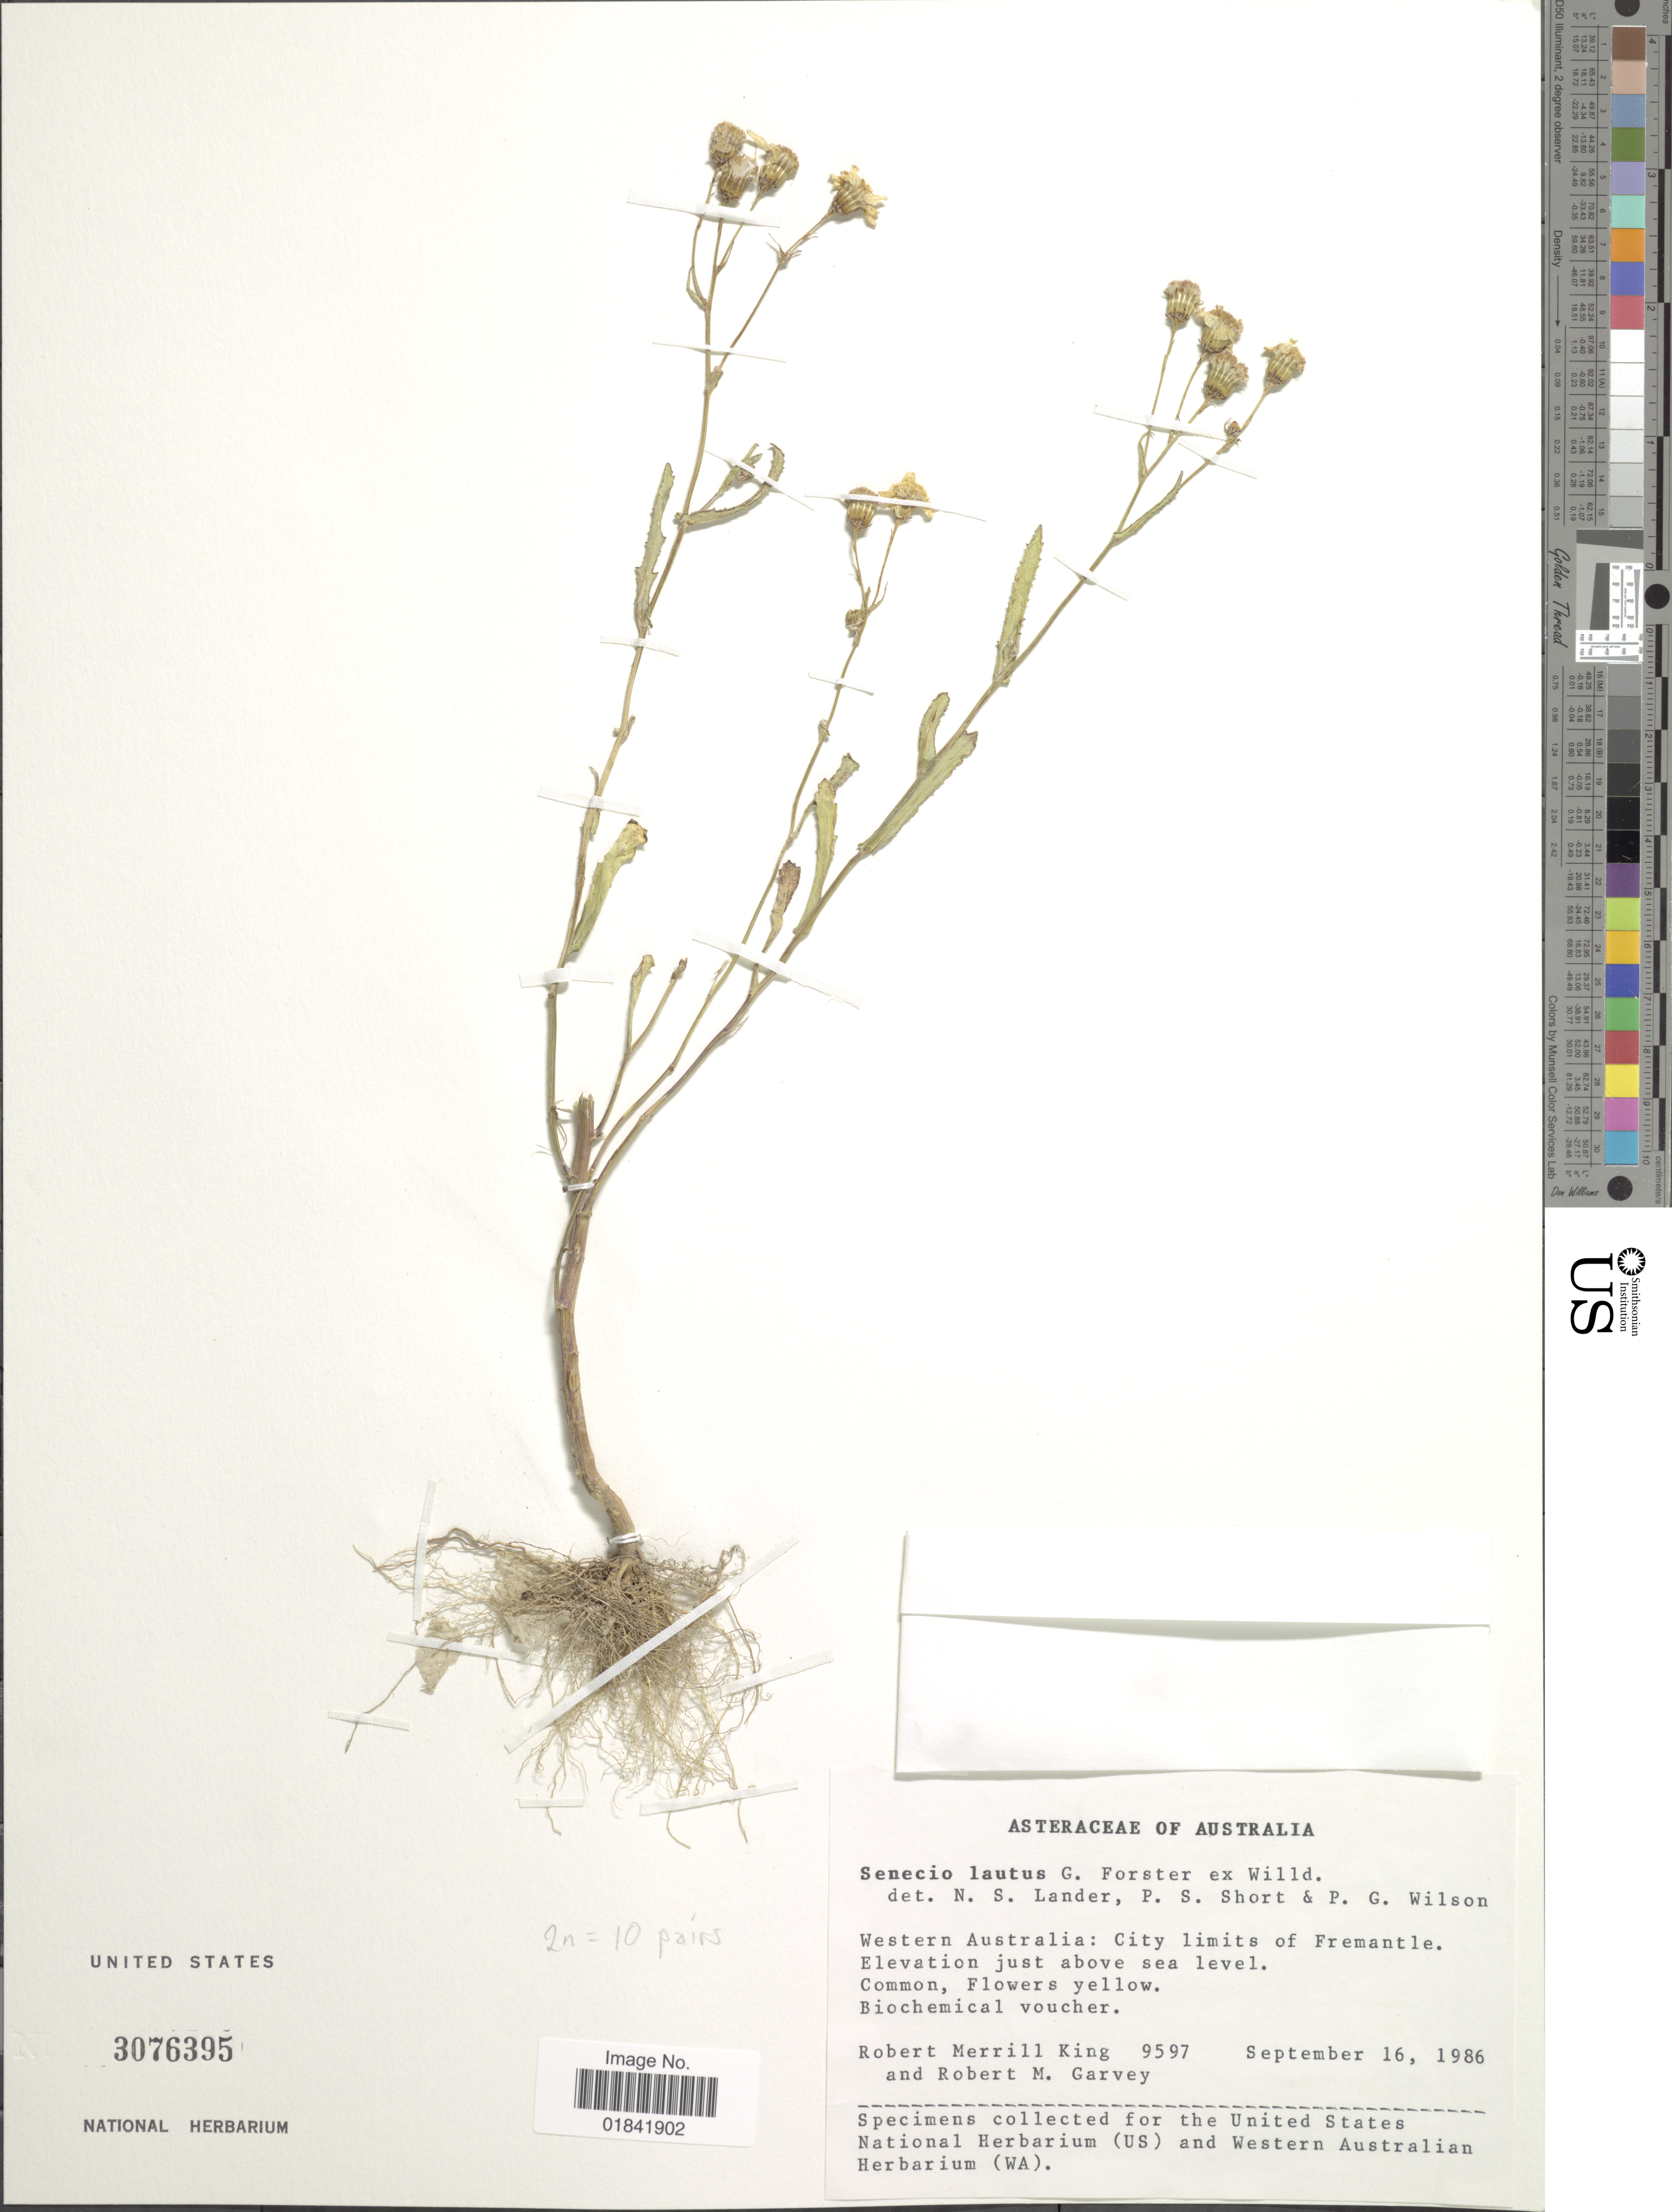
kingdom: Plantae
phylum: Tracheophyta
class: Magnoliopsida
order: Asterales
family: Asteraceae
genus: Senecio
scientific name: Senecio lautus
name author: Sol. ex G. Forst.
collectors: R. M. King & R. Garvey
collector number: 9597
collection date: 1986-09-16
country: Australia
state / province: Western Australia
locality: City limits of Fremantle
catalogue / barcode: US 3076395